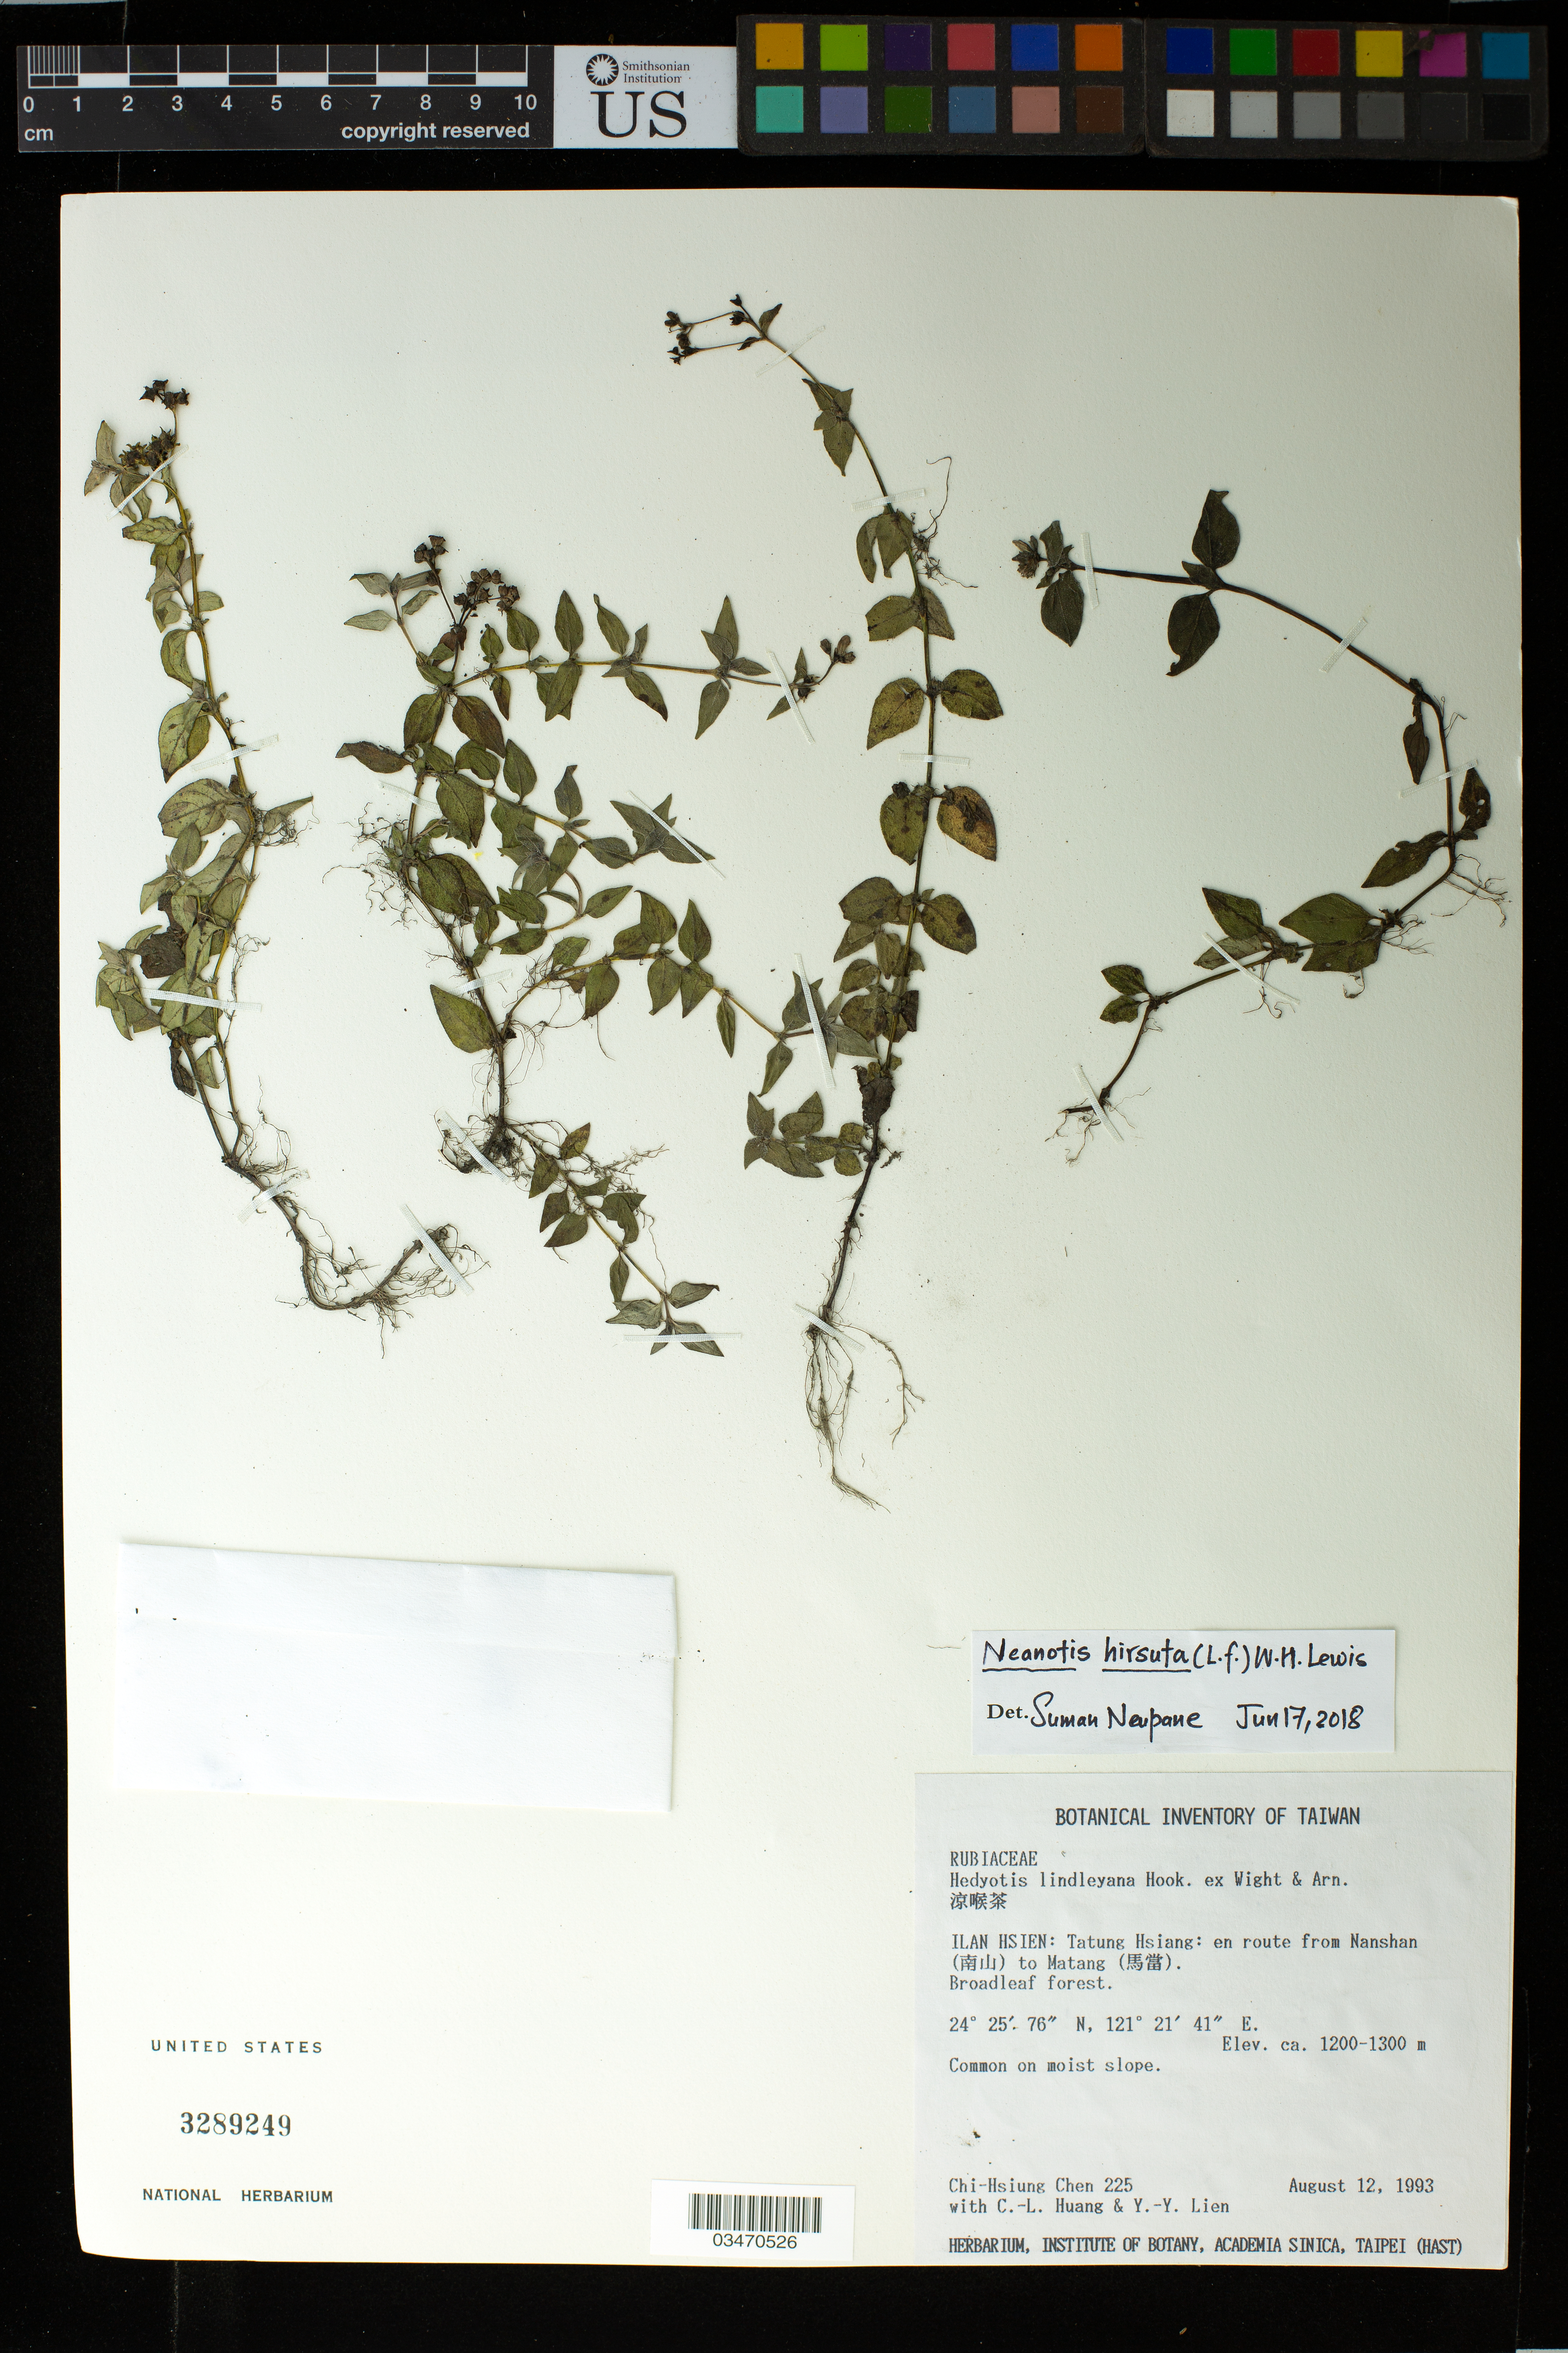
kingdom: Plantae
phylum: Tracheophyta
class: Magnoliopsida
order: Gentianales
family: Rubiaceae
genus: Neanotis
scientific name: Neanotis hirsuta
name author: (L. f.) W.H. Lewis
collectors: C.-H. Chen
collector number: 225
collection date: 1993-08-12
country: Taiwan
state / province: Ilan/Taichung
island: Taiwan [Formosa]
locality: En route from Nanshan to Matang.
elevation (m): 1200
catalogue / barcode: US 3289249